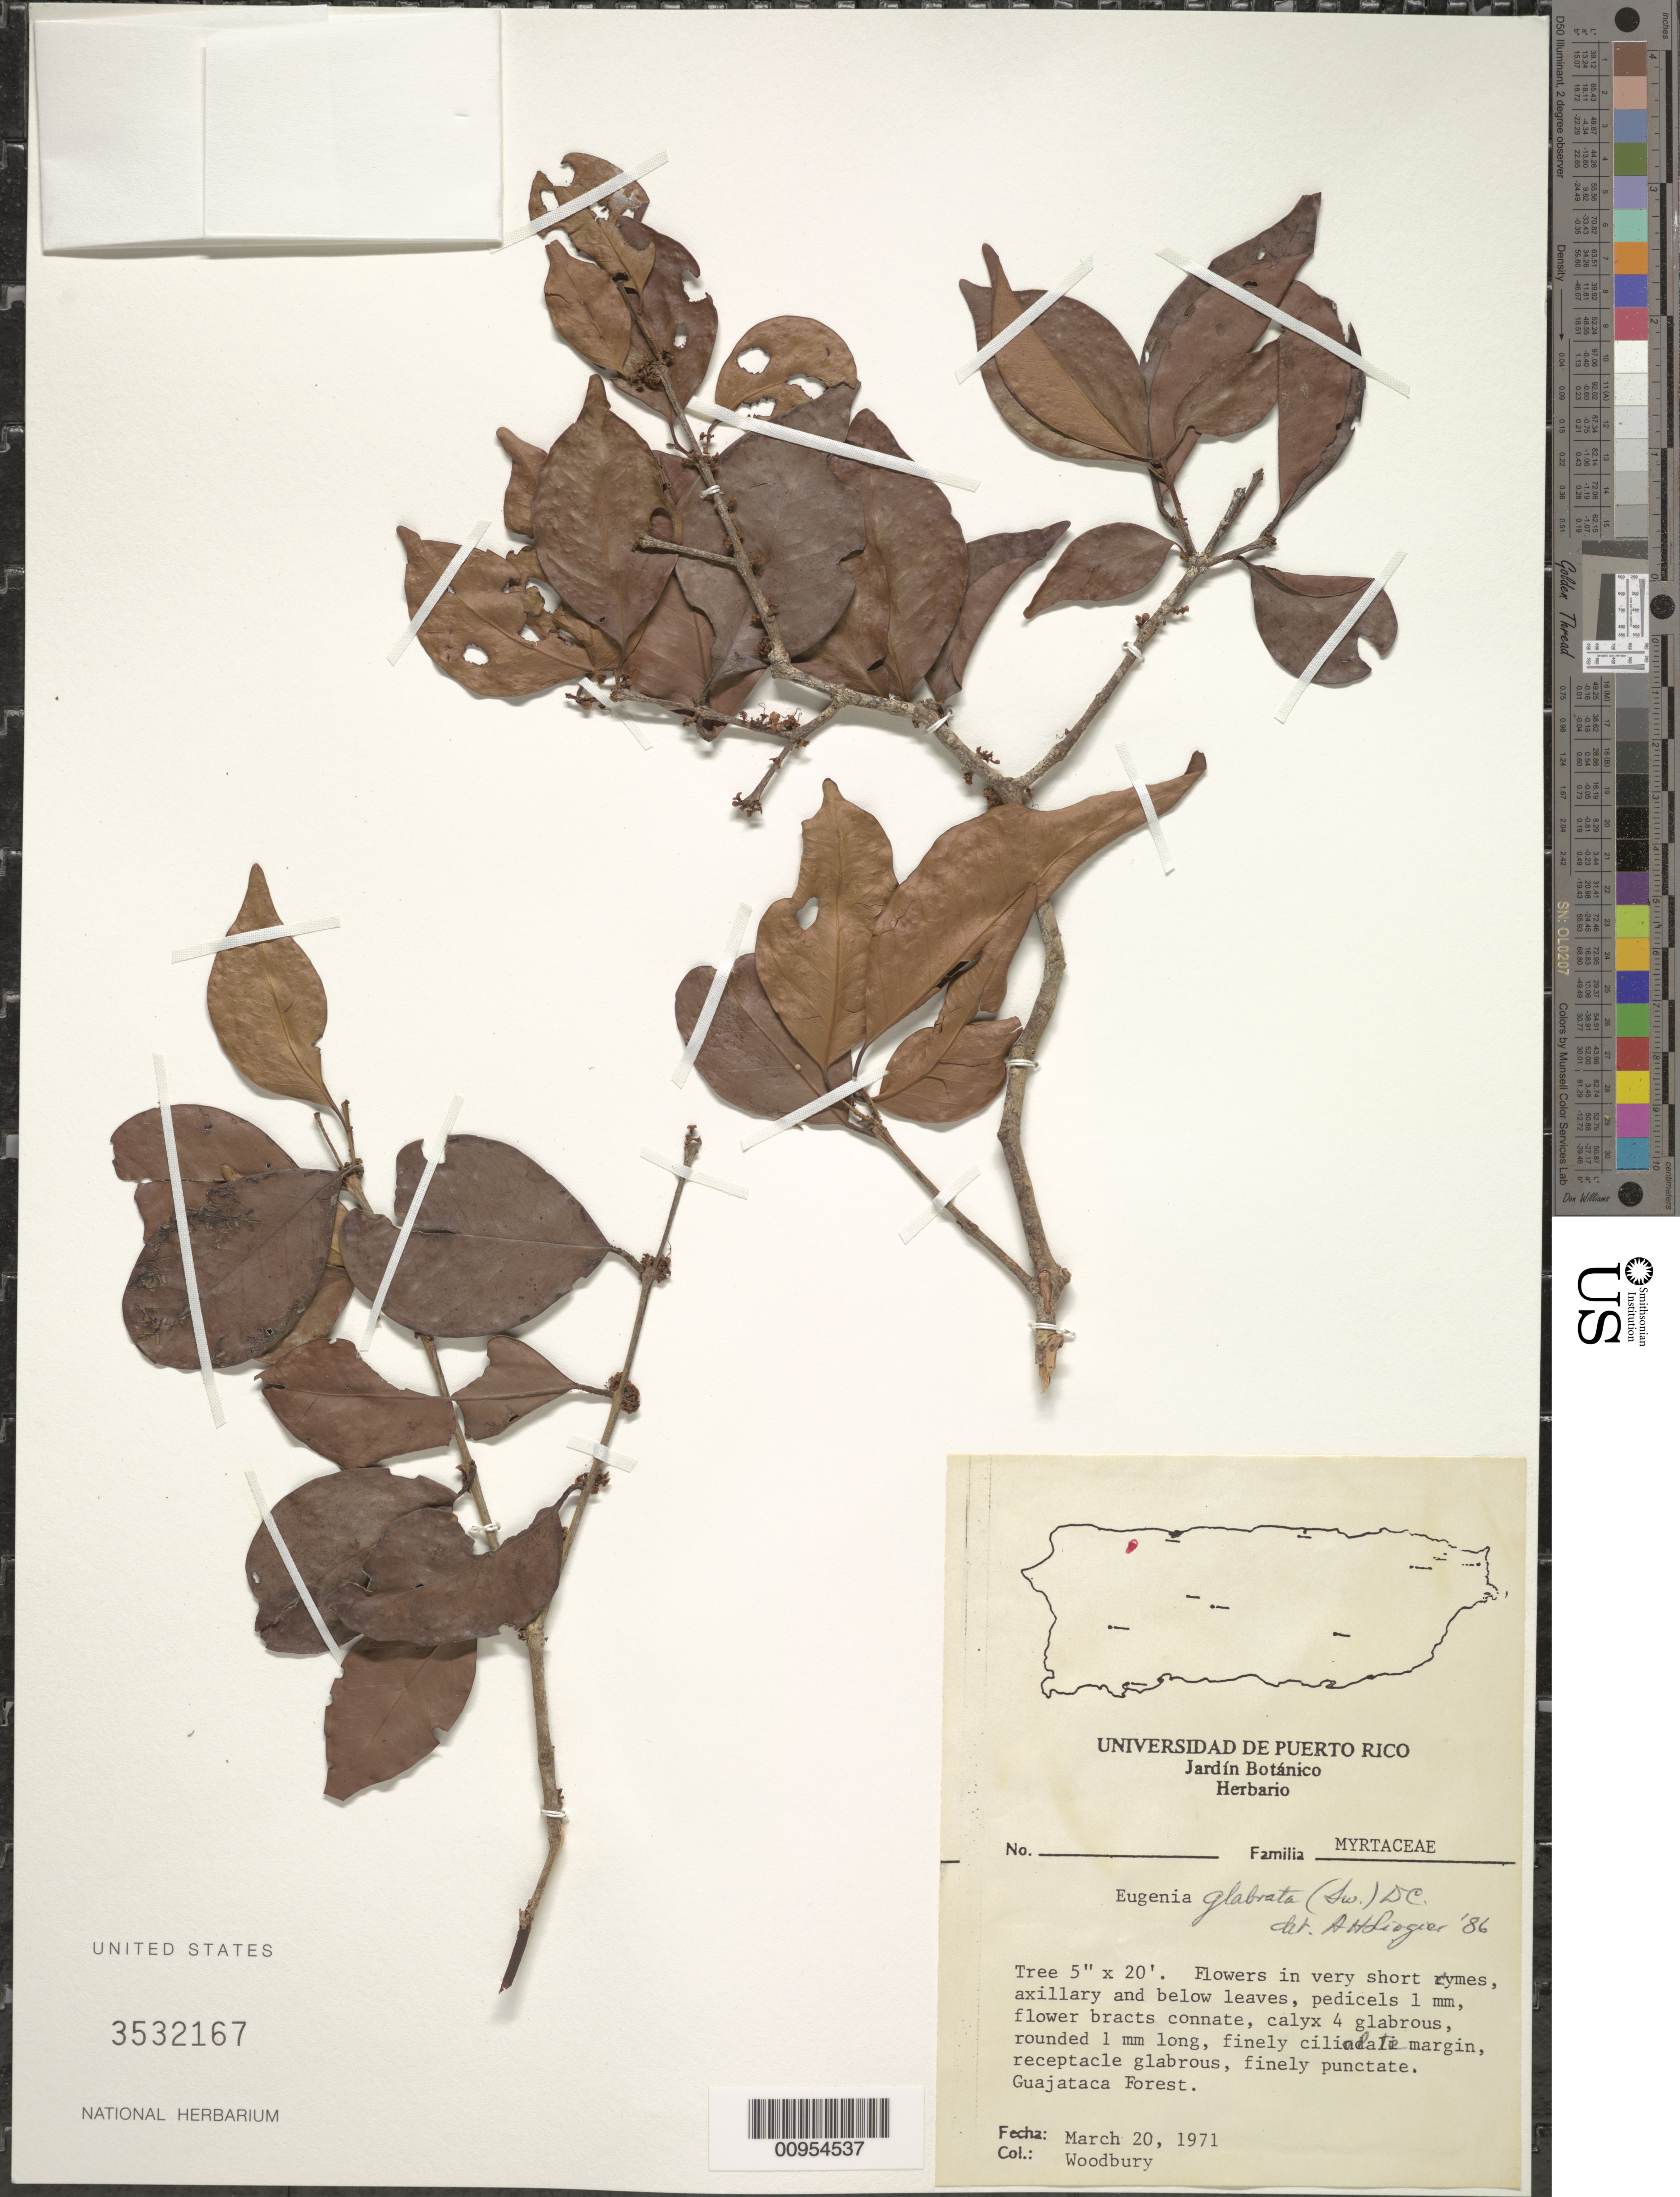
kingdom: Plantae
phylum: Tracheophyta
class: Magnoliopsida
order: Myrtales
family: Myrtaceae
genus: Eugenia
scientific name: Eugenia glabrata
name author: (Sw.) DC.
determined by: Liogier, Alain H.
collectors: R. O. Woodbury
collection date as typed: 20 Mar 1971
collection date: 1971-03-20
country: Puerto Rico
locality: Guajataca Forest.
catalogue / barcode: US 3532167